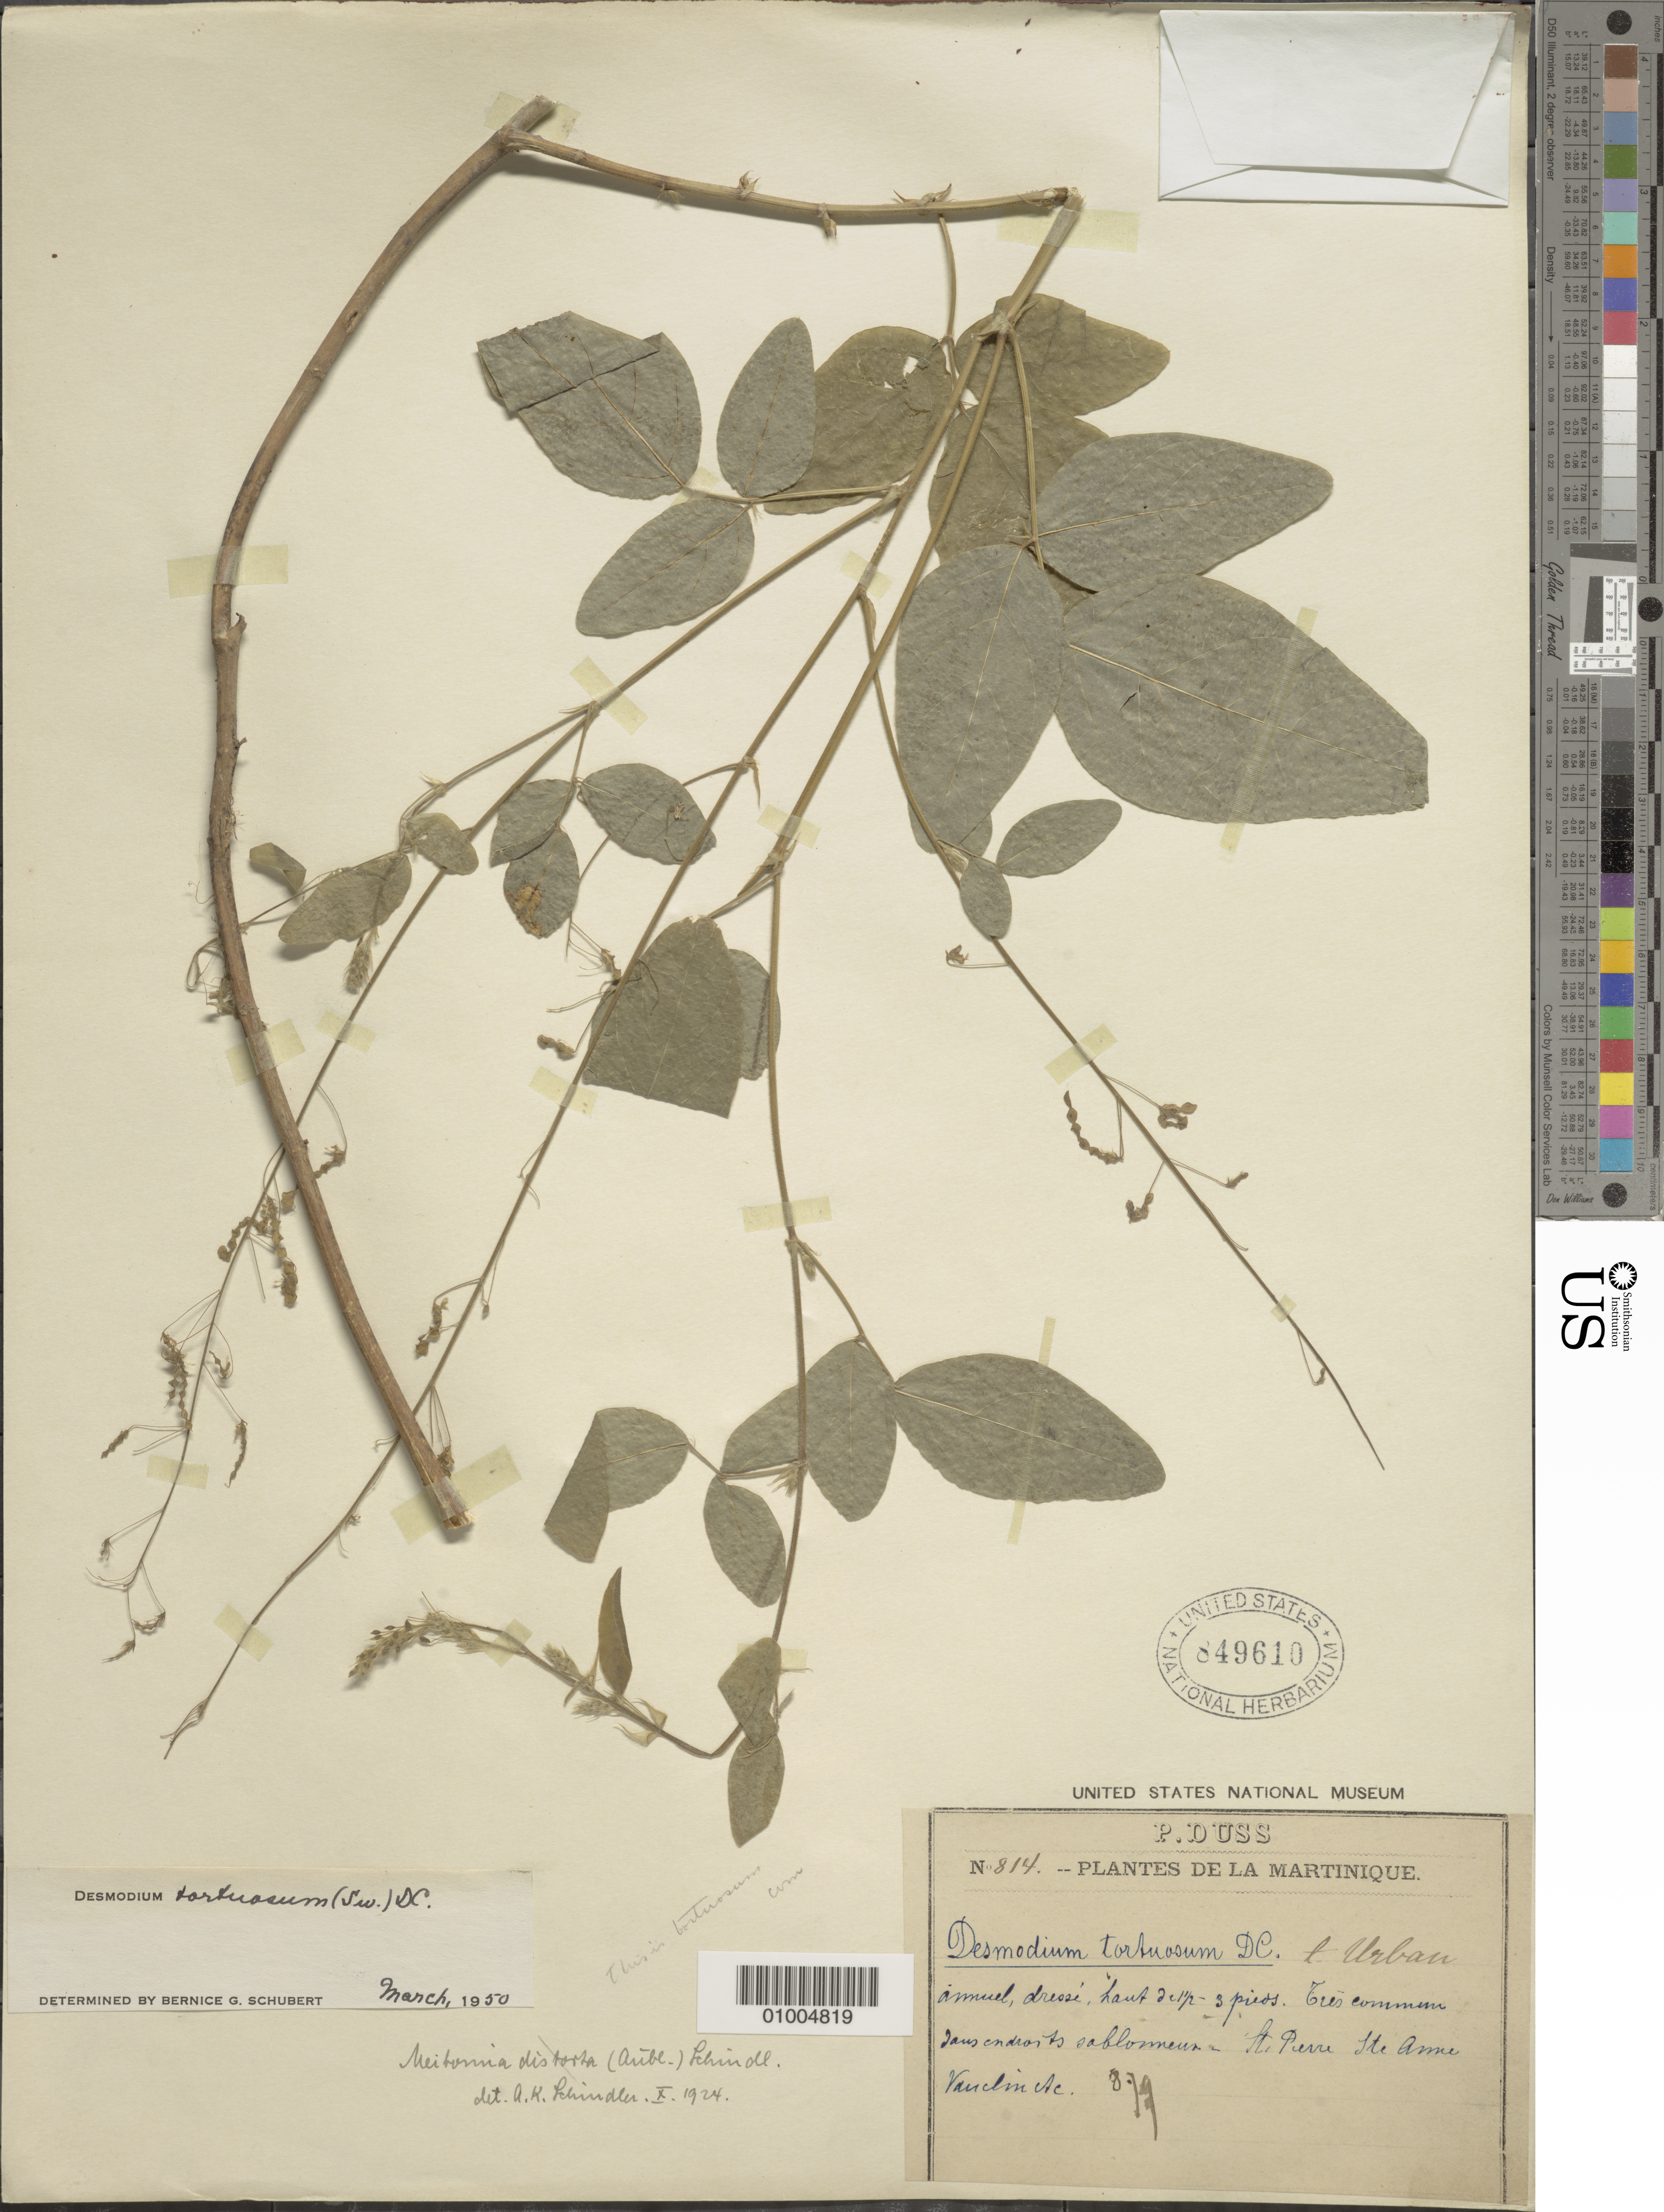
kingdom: Plantae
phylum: Tracheophyta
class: Magnoliopsida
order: Fabales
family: Fabaceae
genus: Desmodium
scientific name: Desmodium tortuosum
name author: (Sw.) DC.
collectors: Père Duss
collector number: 814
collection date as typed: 1879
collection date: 1879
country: Martinique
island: Martinique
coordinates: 0 N, 0 E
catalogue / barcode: US 849610